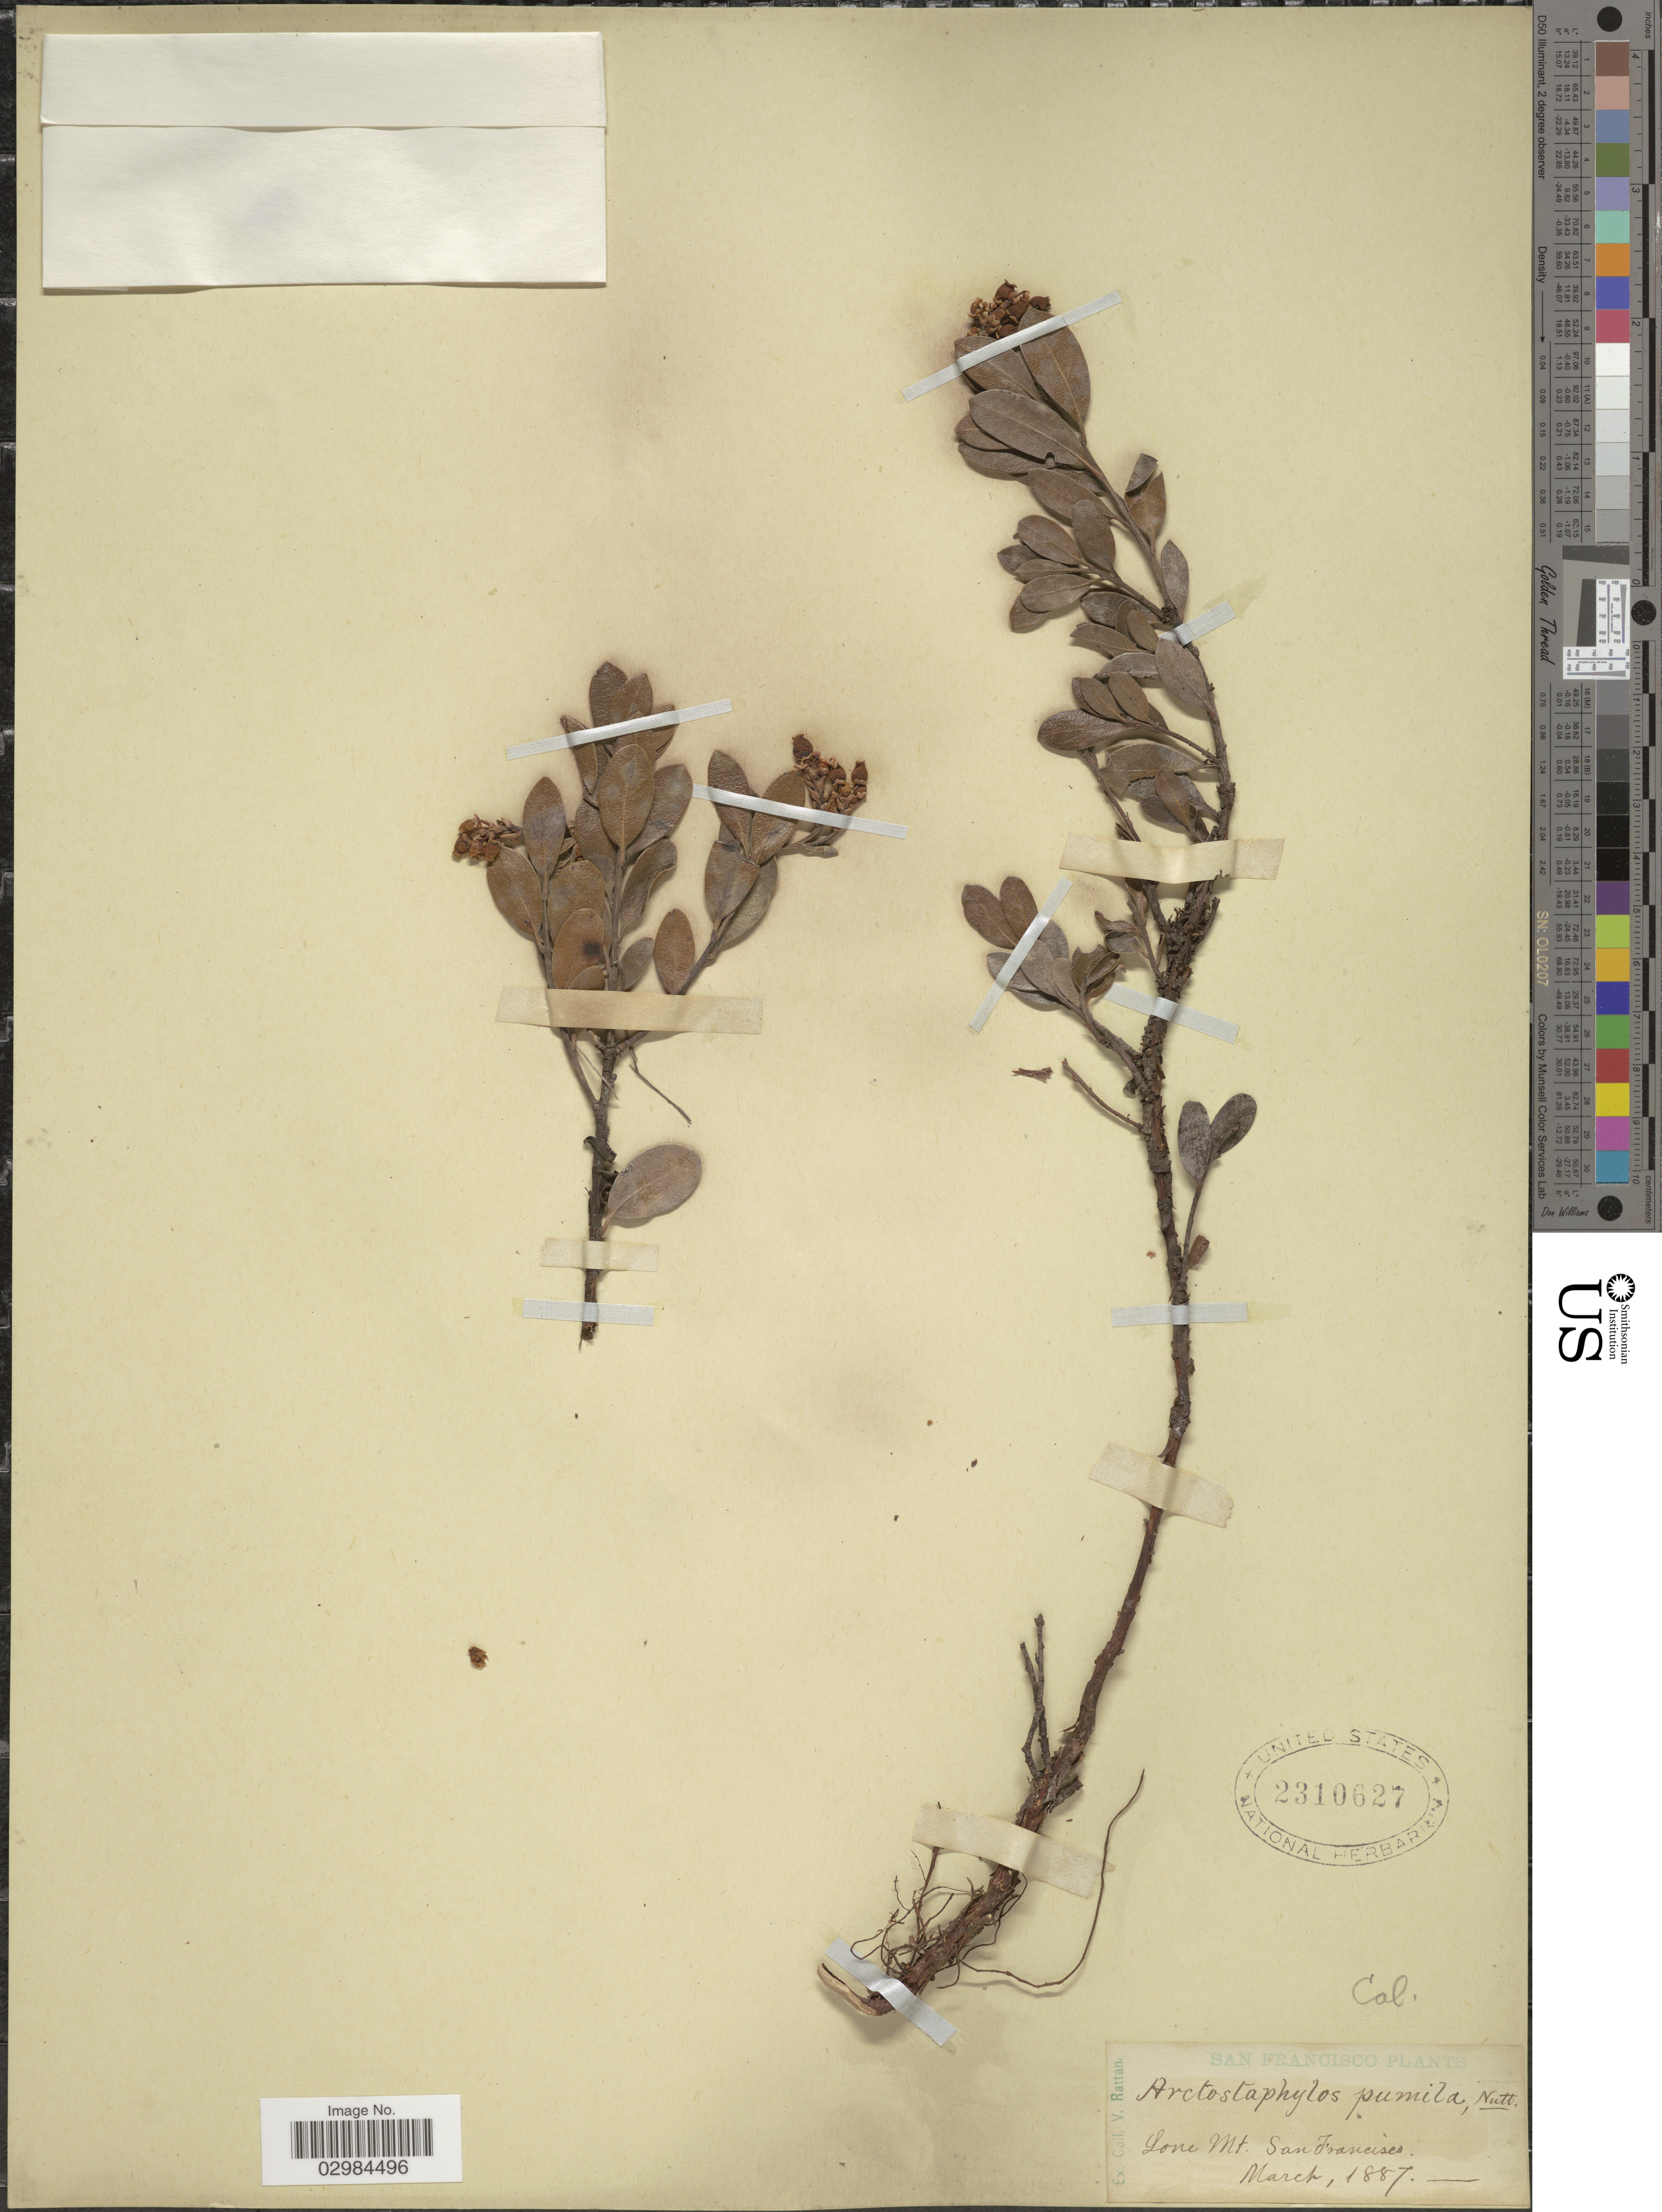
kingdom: Plantae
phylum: Tracheophyta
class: Magnoliopsida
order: Ericales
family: Ericaceae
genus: Arctostaphylos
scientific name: Arctostaphylos pumila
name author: Nutt.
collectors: V. Rattan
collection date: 1887-03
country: United States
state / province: California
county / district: San Francisco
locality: San Francisco. Lone Mt. San Francisco.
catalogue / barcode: US 2310627